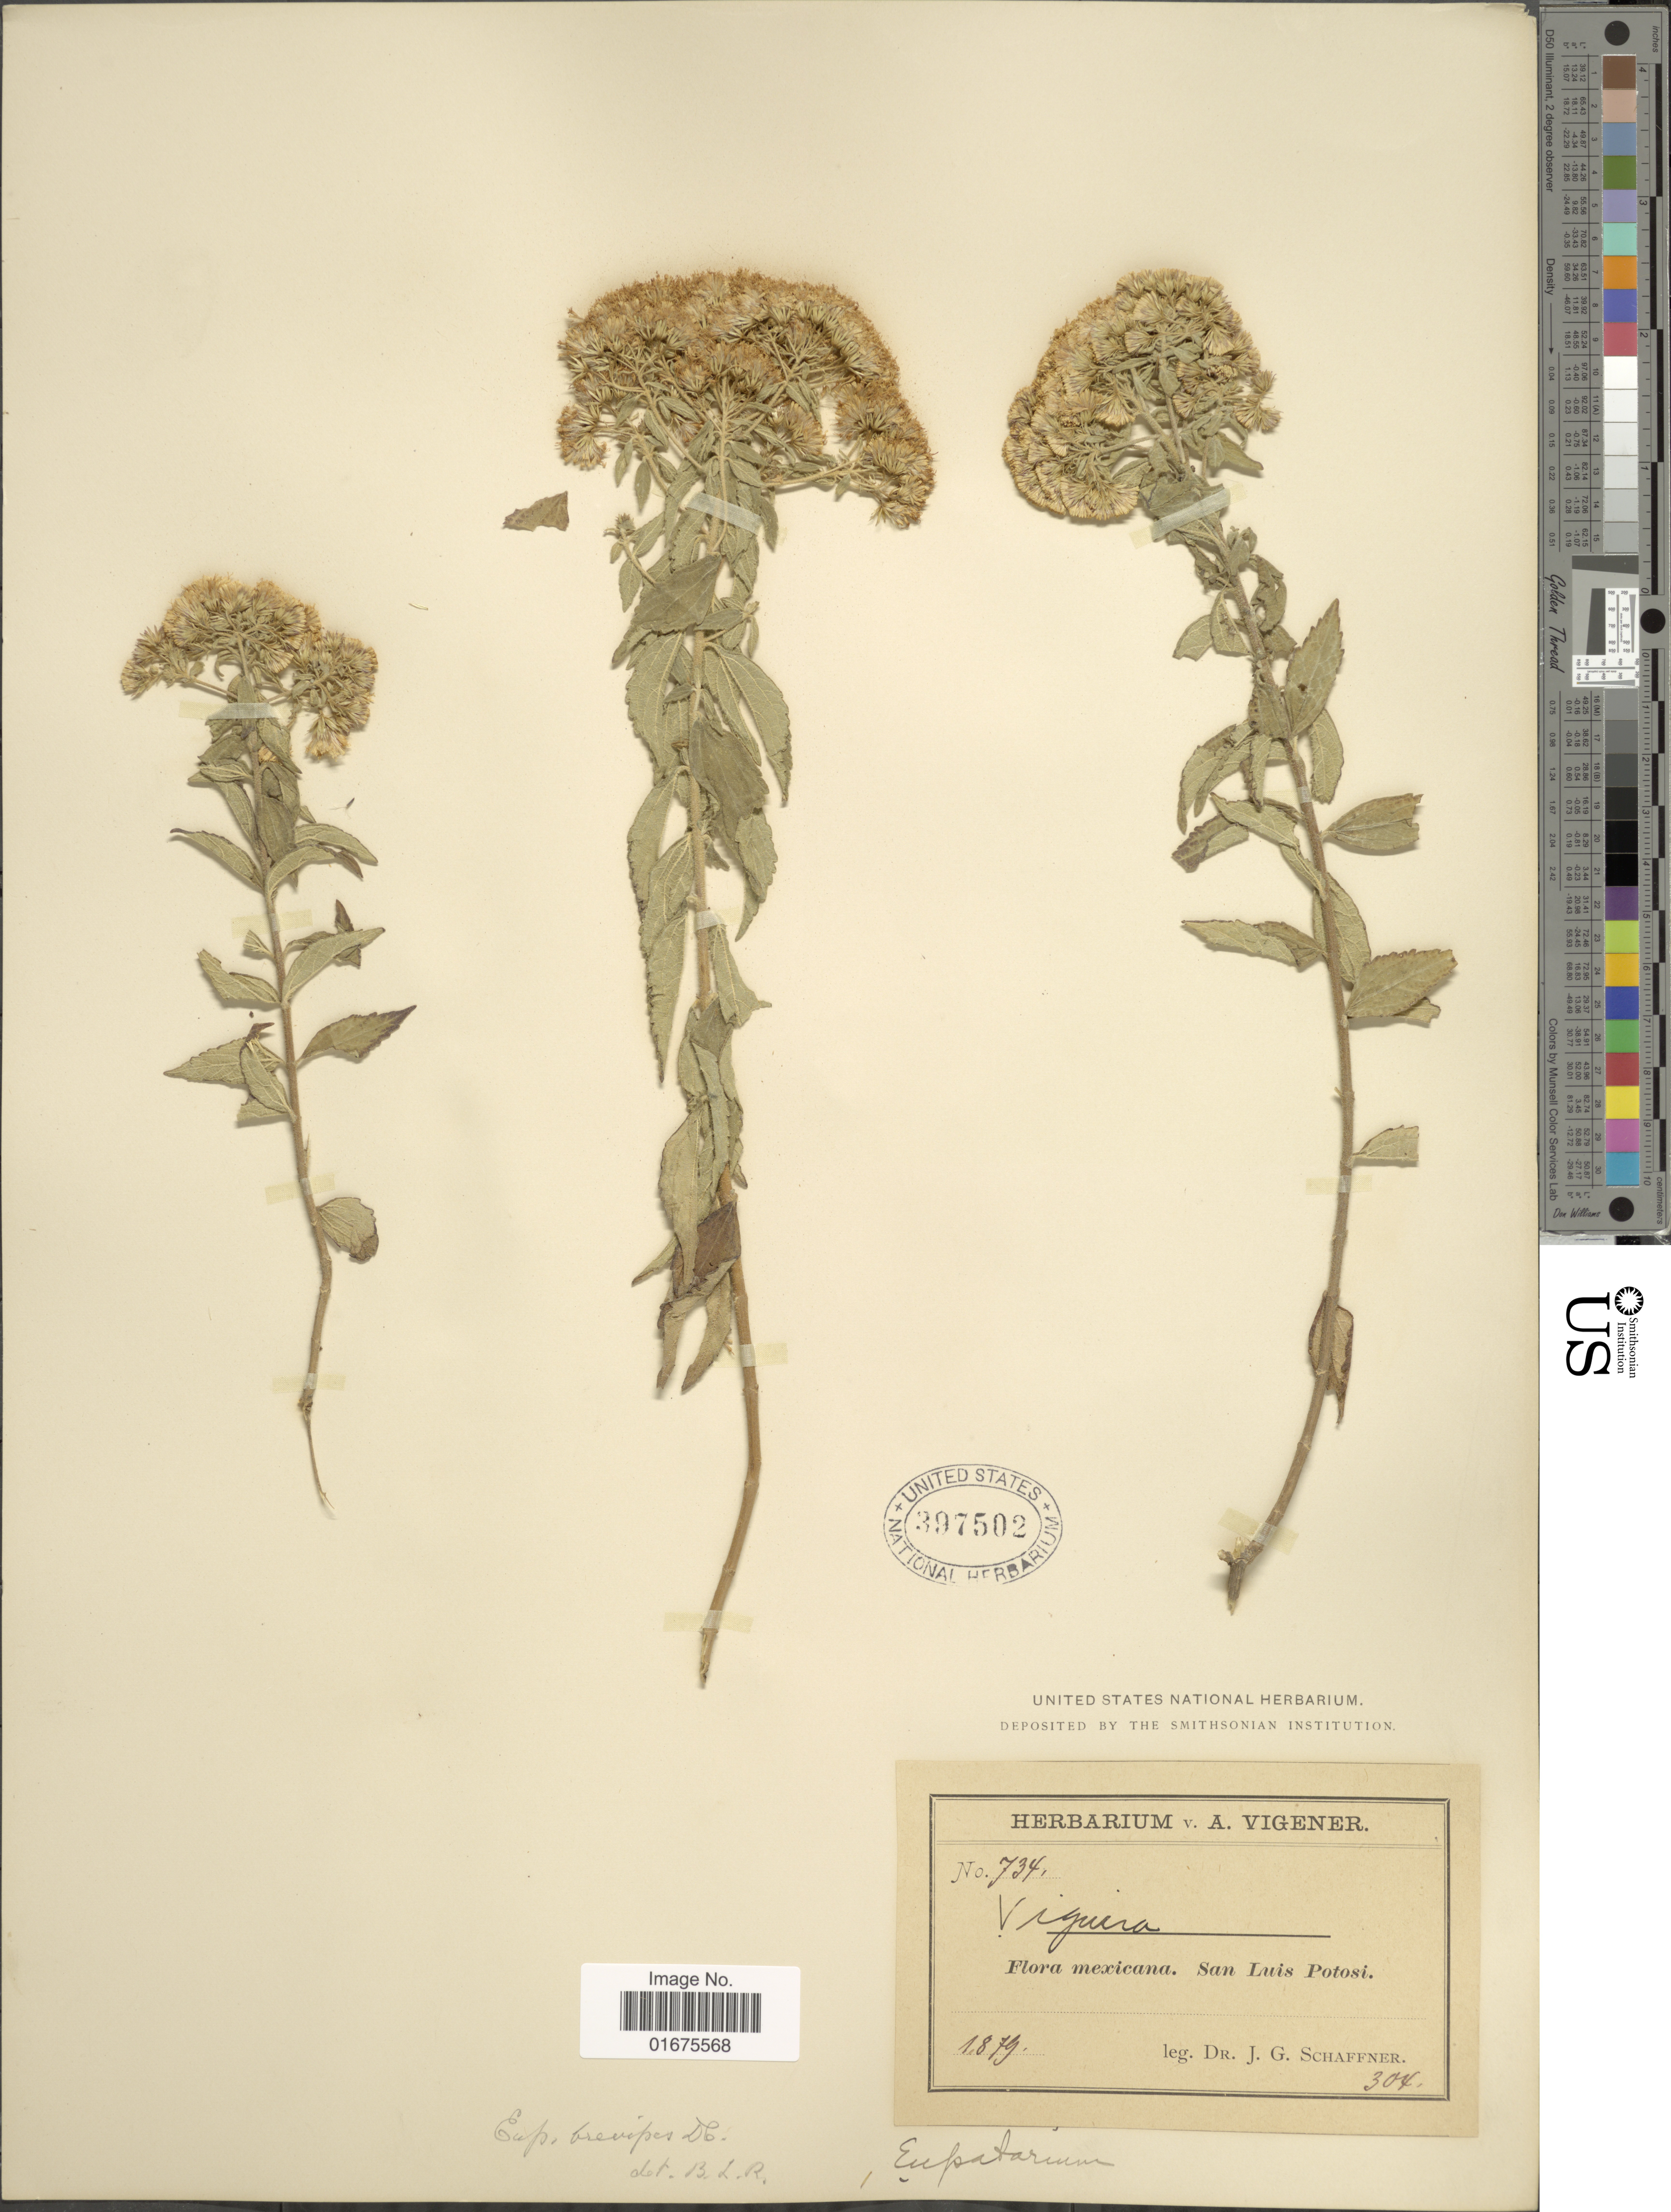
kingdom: Plantae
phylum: Tracheophyta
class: Magnoliopsida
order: Asterales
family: Asteraceae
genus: Ageratina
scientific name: Ageratina brevipes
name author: (DC.) R.M. King & H. Rob.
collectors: J. G. Schaffner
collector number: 734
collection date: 1879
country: Mexico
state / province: San Luis Potosí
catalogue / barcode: US 397502